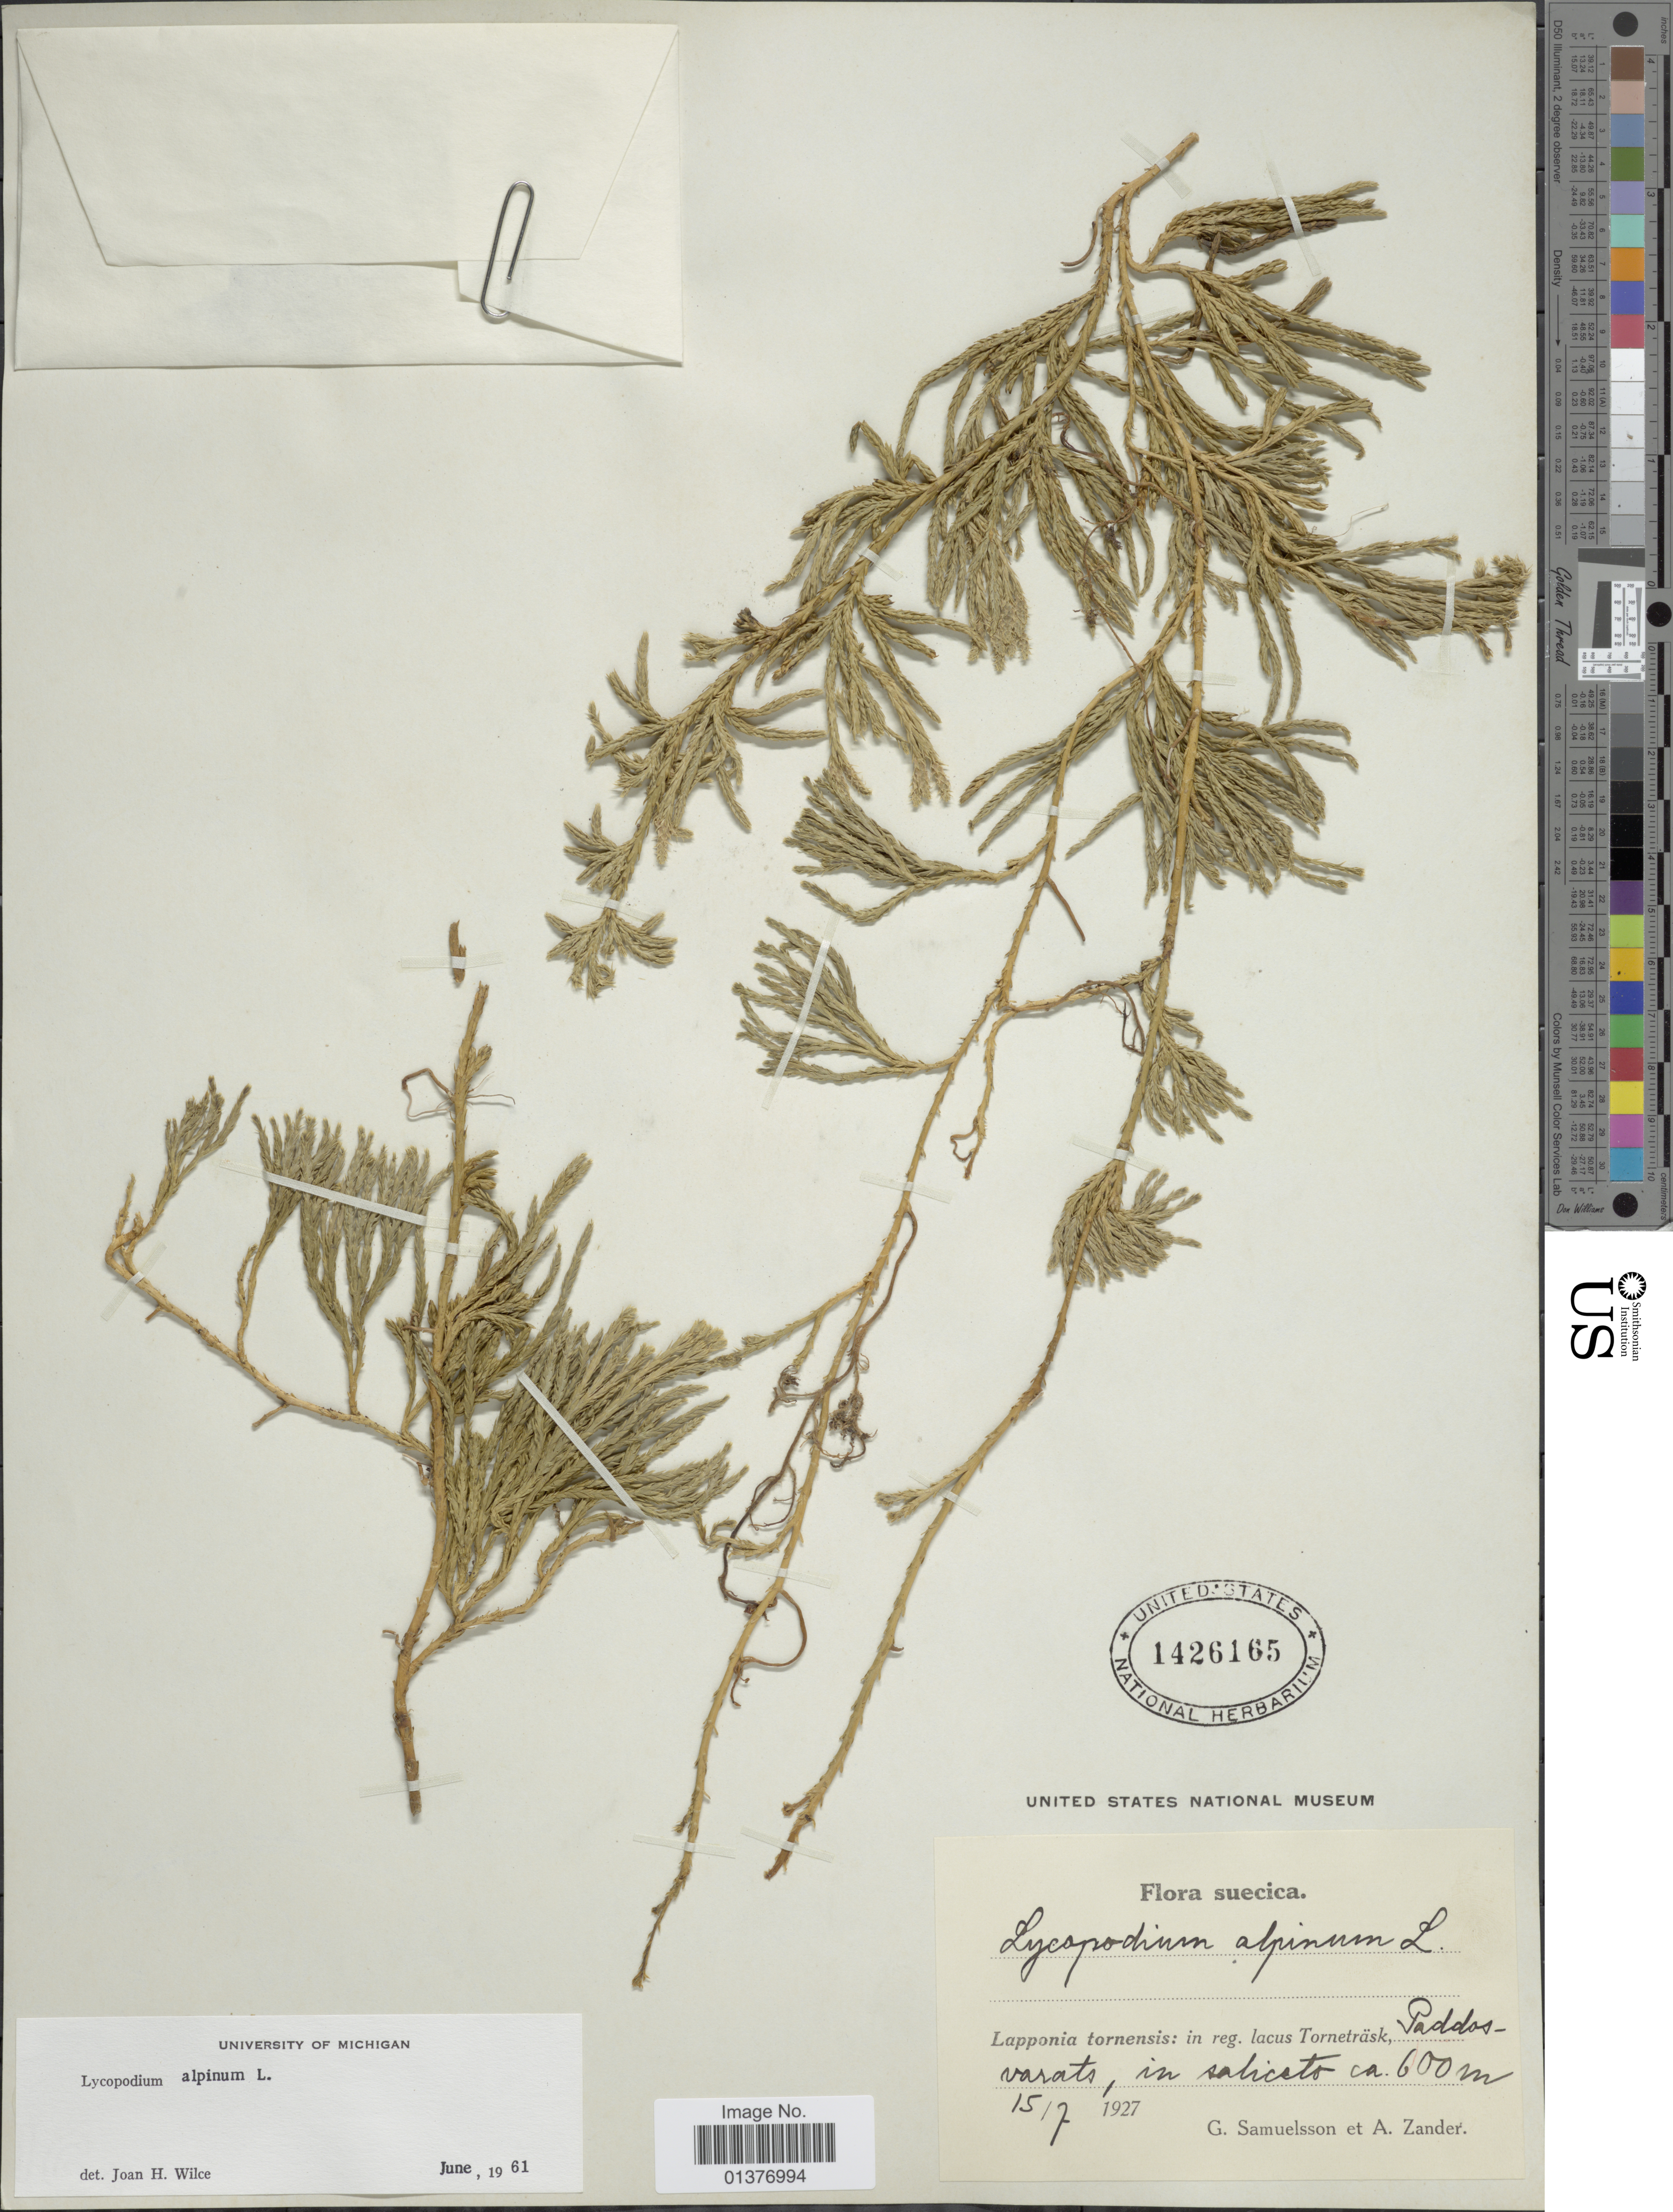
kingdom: Plantae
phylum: Tracheophyta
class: Lycopodiopsida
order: Lycopodiales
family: Lycopodiaceae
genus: Diphasiastrum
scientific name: Diphasiastrum alpinum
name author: (L.) Holub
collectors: G. Samuelsson & A. Zander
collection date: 1927-07-15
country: Sweden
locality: Lapponia tornensis: in reg. lacus Torneträsk, Paddosvarats, in salicato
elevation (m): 600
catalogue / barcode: US 1426165